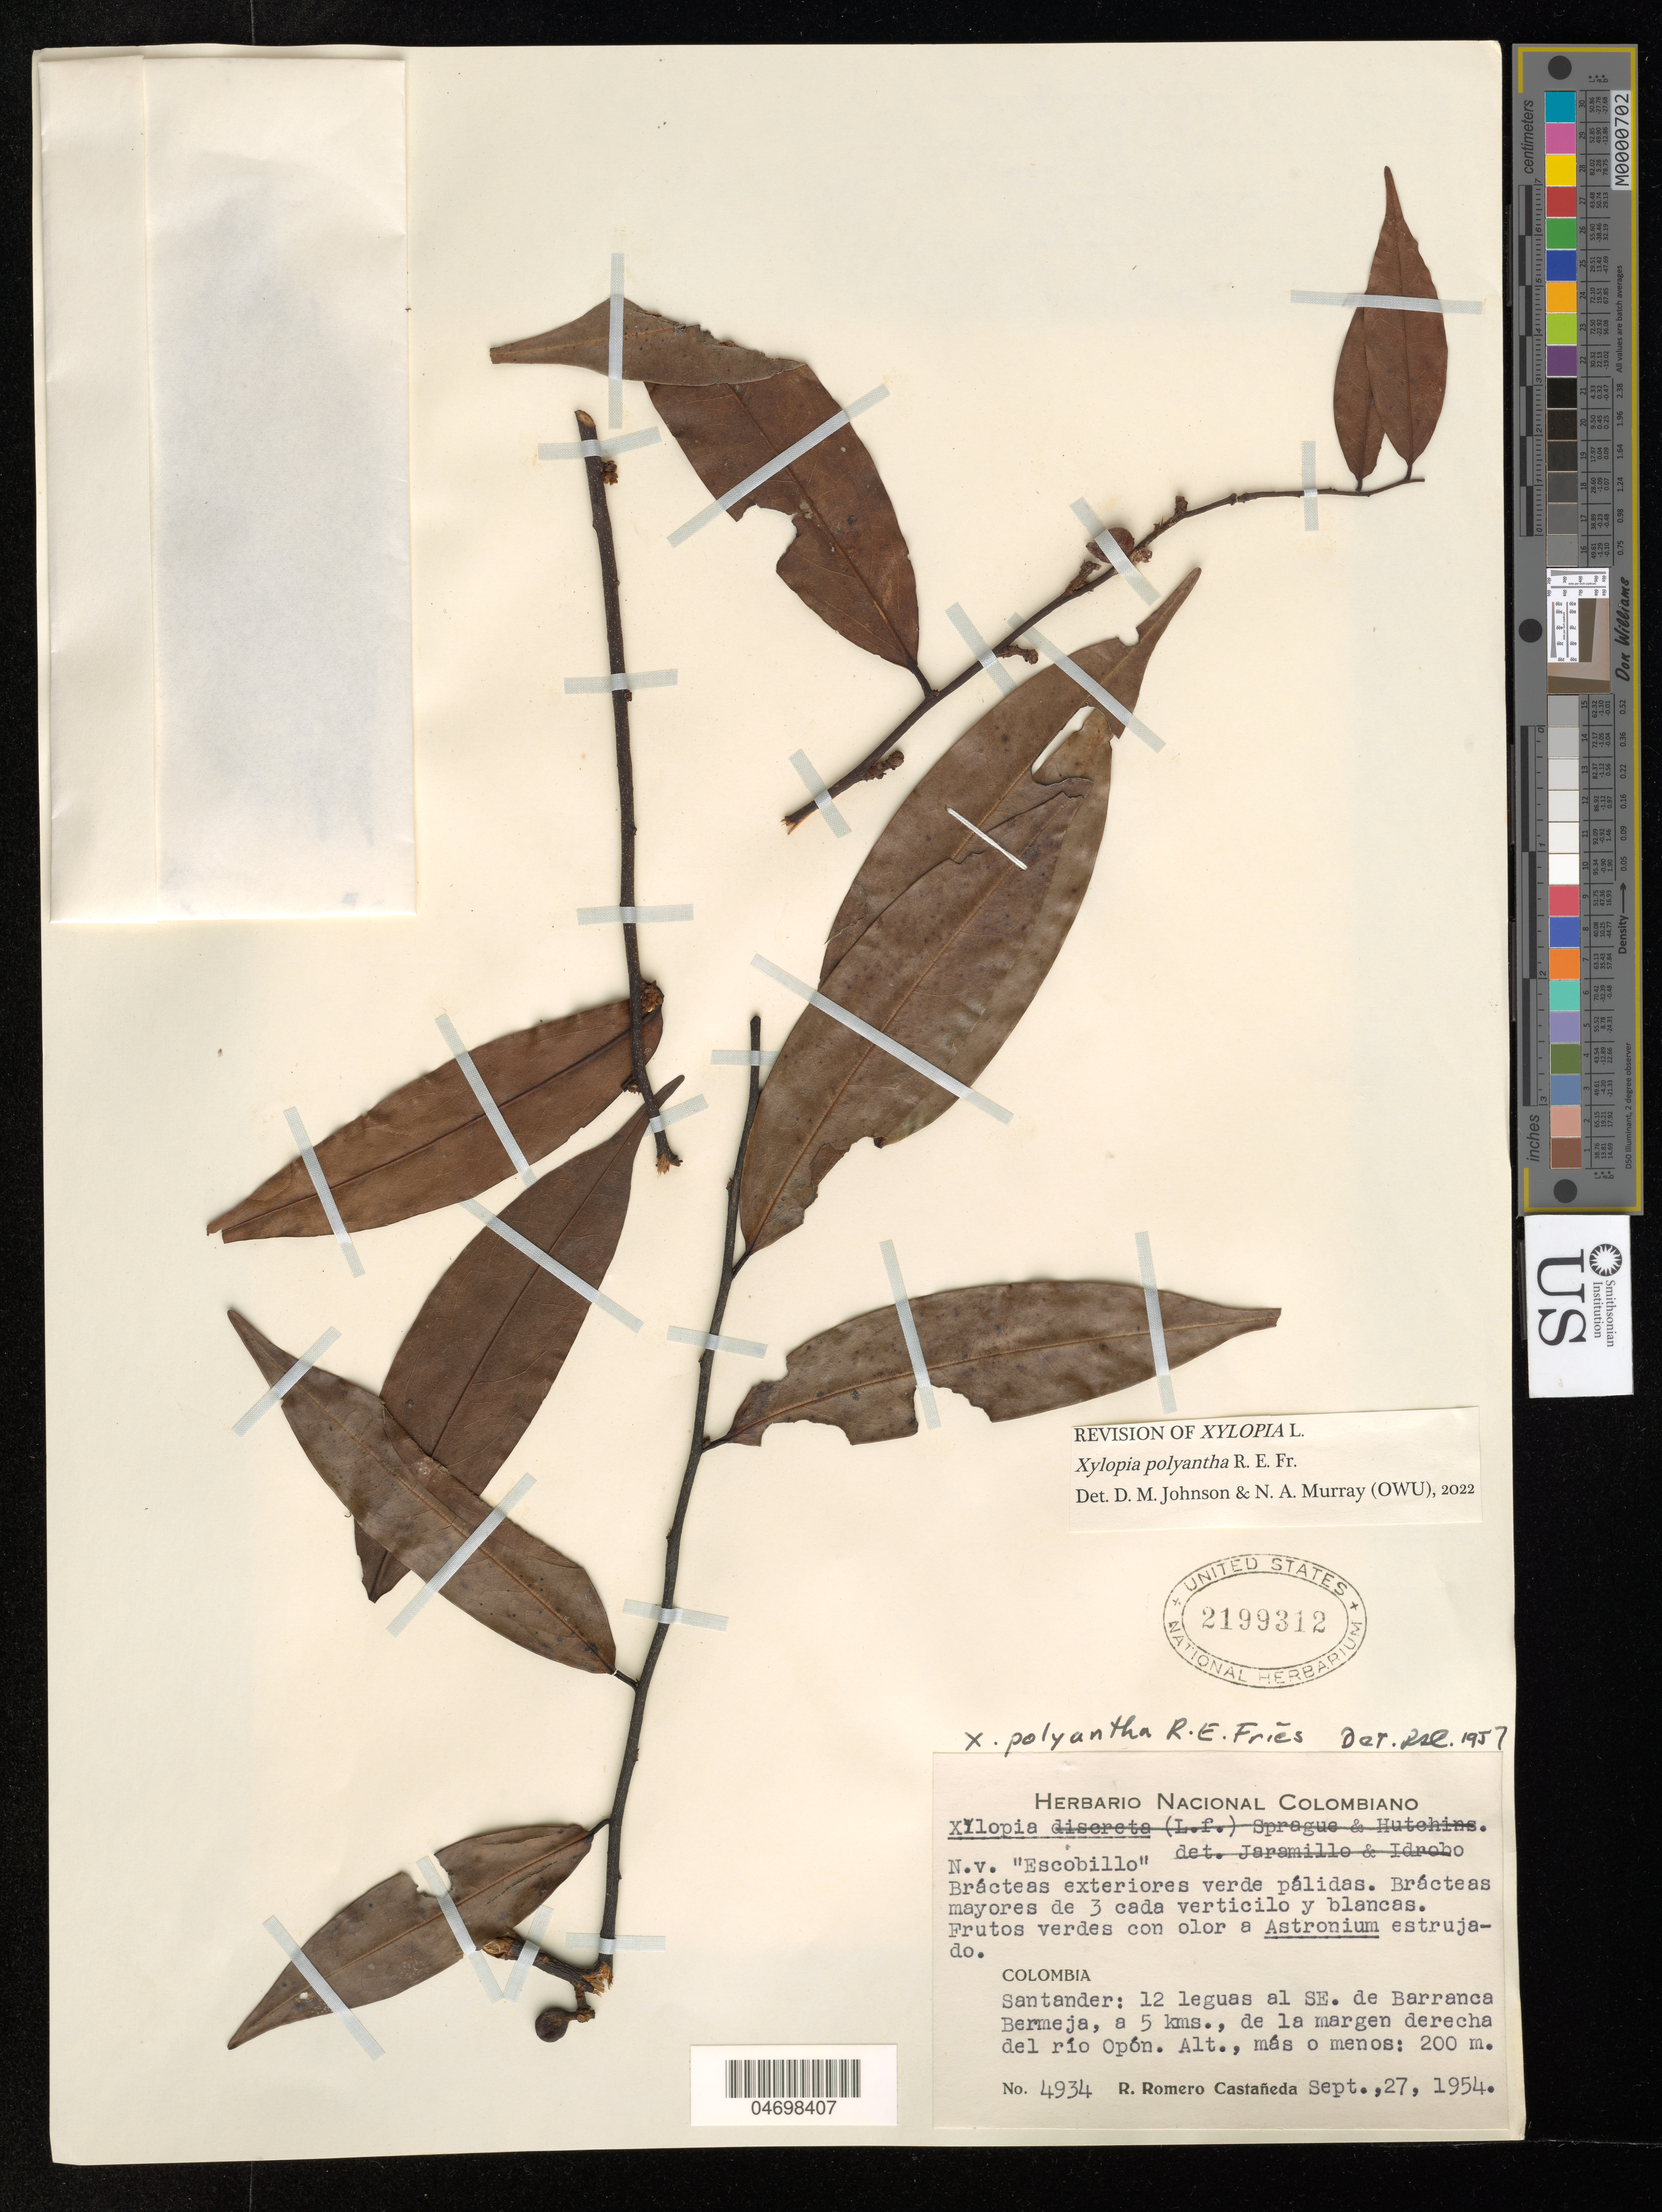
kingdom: Plantae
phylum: Tracheophyta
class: Magnoliopsida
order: Magnoliales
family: Annonaceae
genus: Xylopia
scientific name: Xylopia polyantha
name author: R.E. Fr.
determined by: Johnson, D. M.; Murray, N. A.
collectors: R. Romero Castañeda et al.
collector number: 4934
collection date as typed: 27 Sep 1954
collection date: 1954-09-27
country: Colombia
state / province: Santander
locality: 12 leguas al SE de Barrancabermeja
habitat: De la margen derecha del rio Opon.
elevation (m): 200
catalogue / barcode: US 2199312